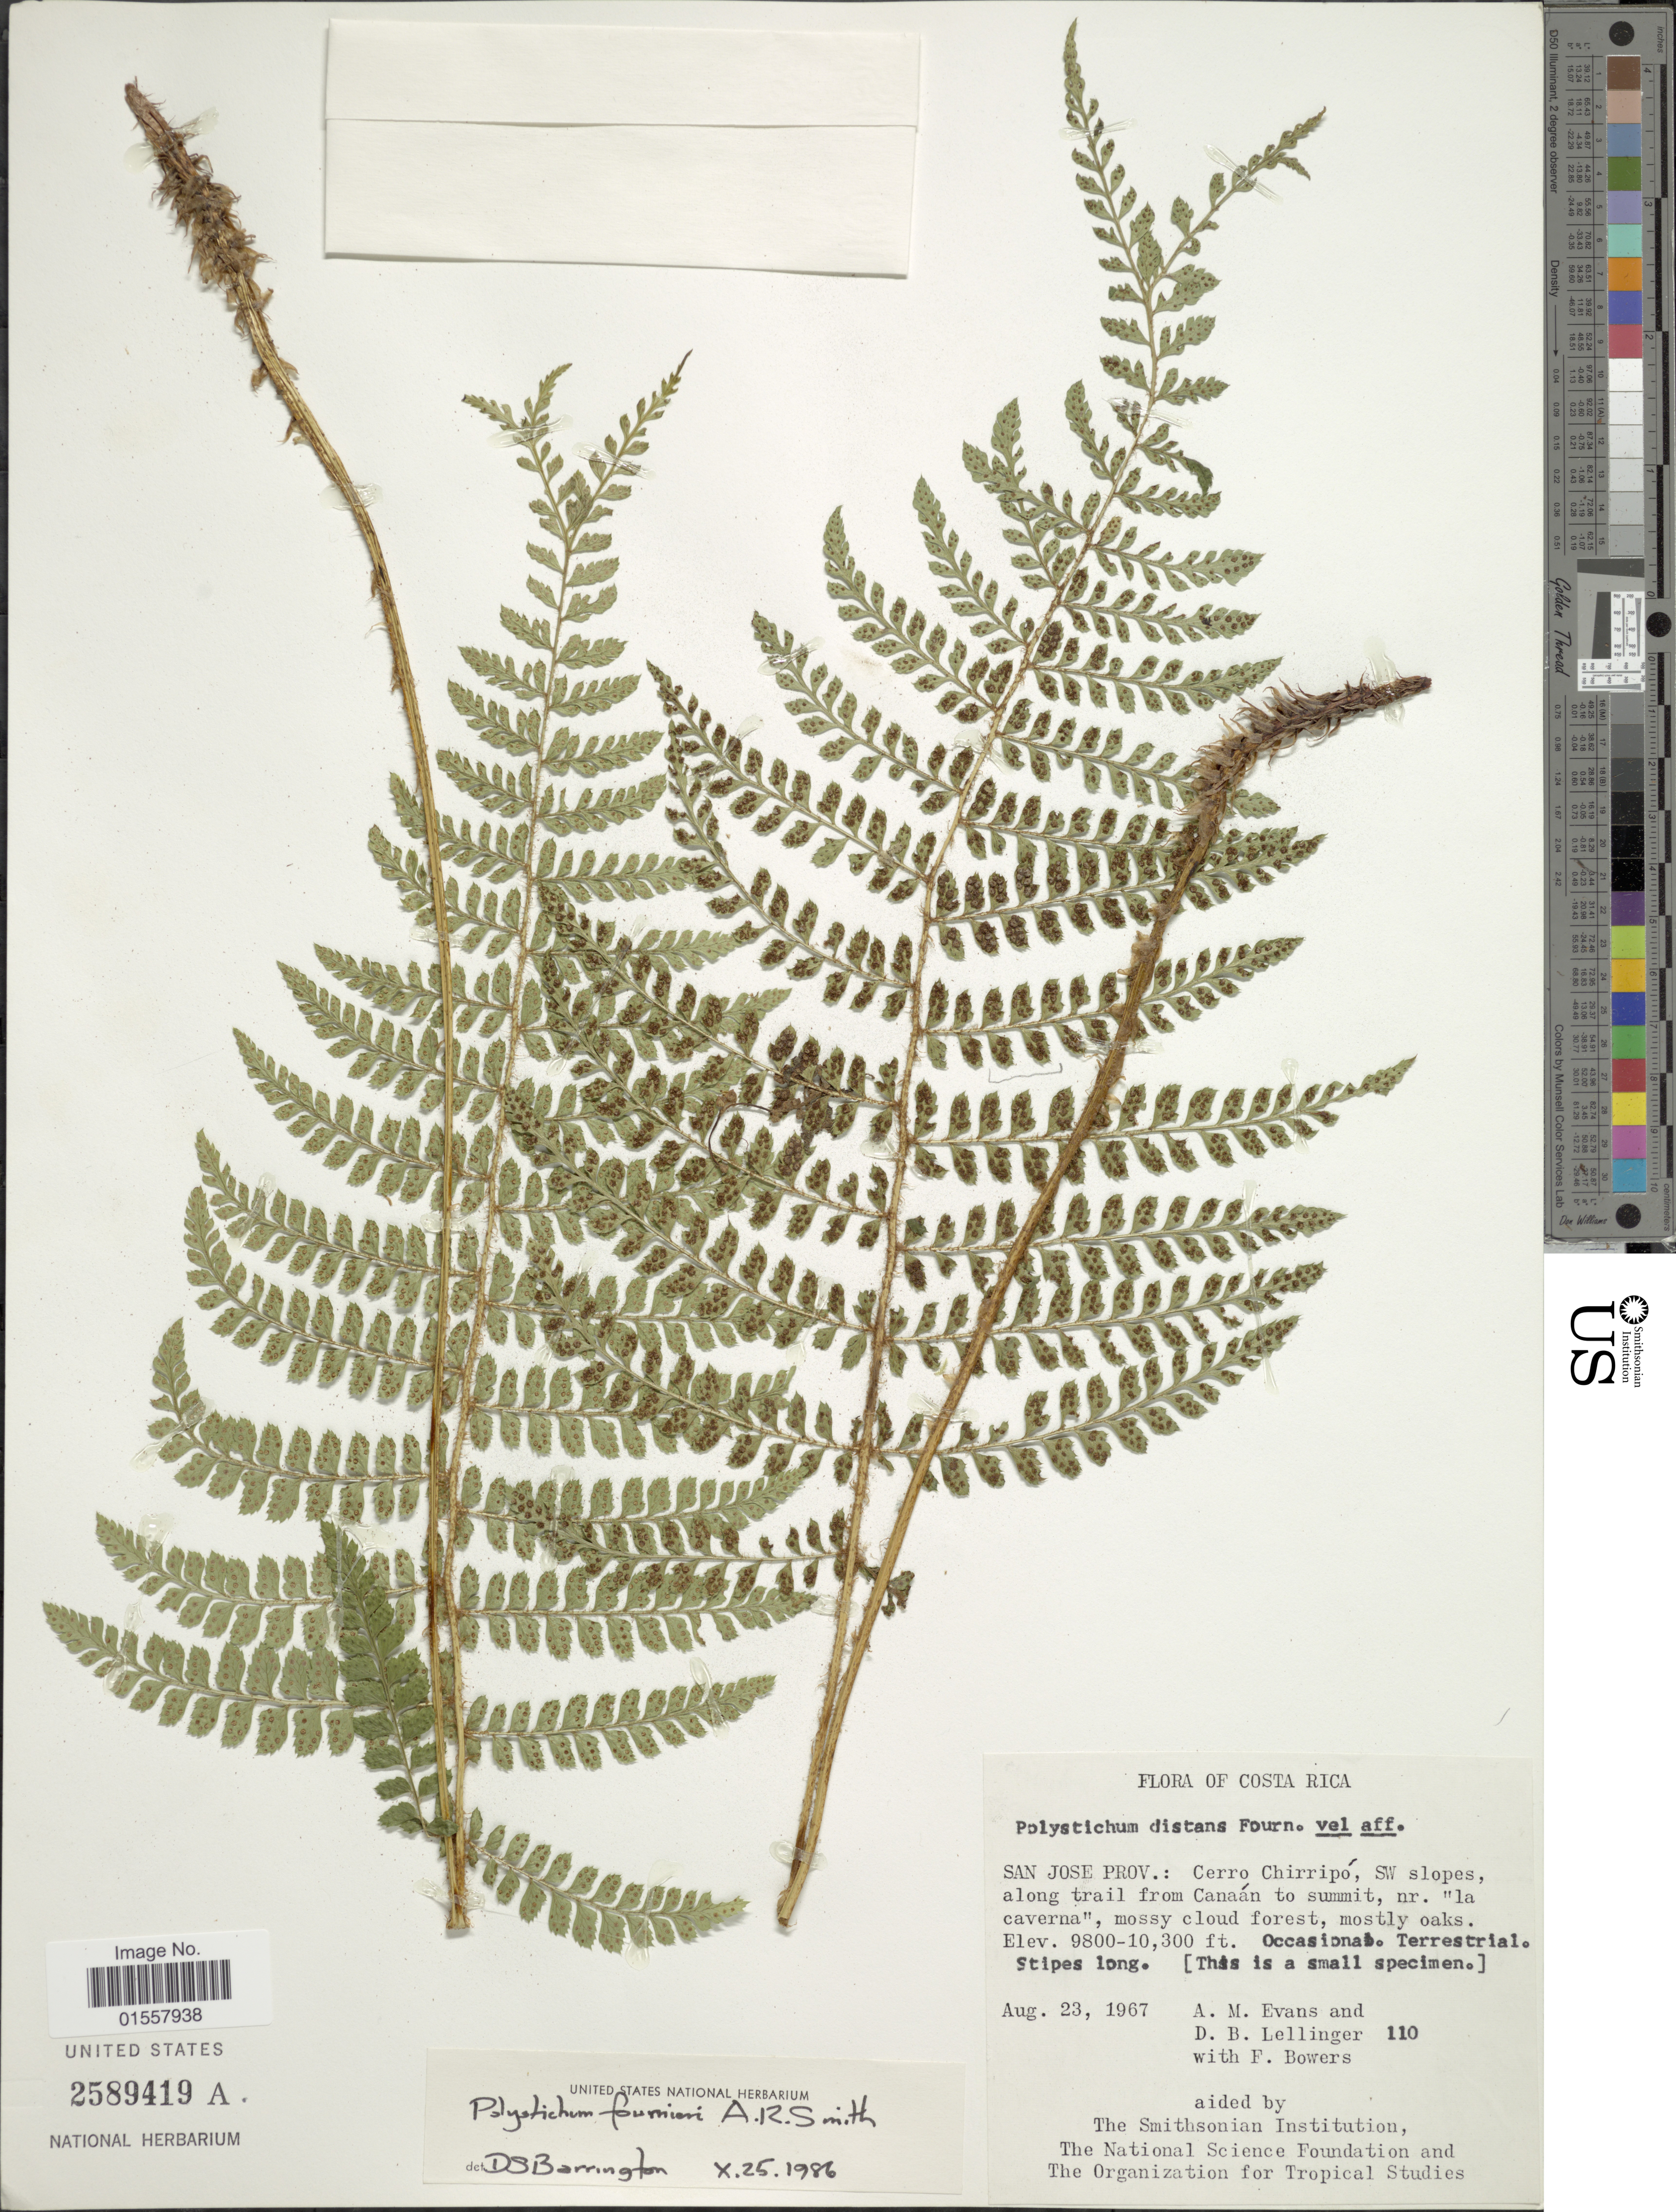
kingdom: Plantae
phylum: Tracheophyta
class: Polypodiopsida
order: Polypodiales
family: Dryopteridaceae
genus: Polystichum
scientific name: Polystichum turrialbae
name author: Christ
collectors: A. M. Evans, D. B. Lellinger & F. Bowers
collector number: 110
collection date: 1967-08-23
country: Costa Rica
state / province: San José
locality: San Jose Prov.: Cerro Chirripo, SW slopes along trail from Canaan to summit, nr. la caverna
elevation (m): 2987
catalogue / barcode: US 2589419A